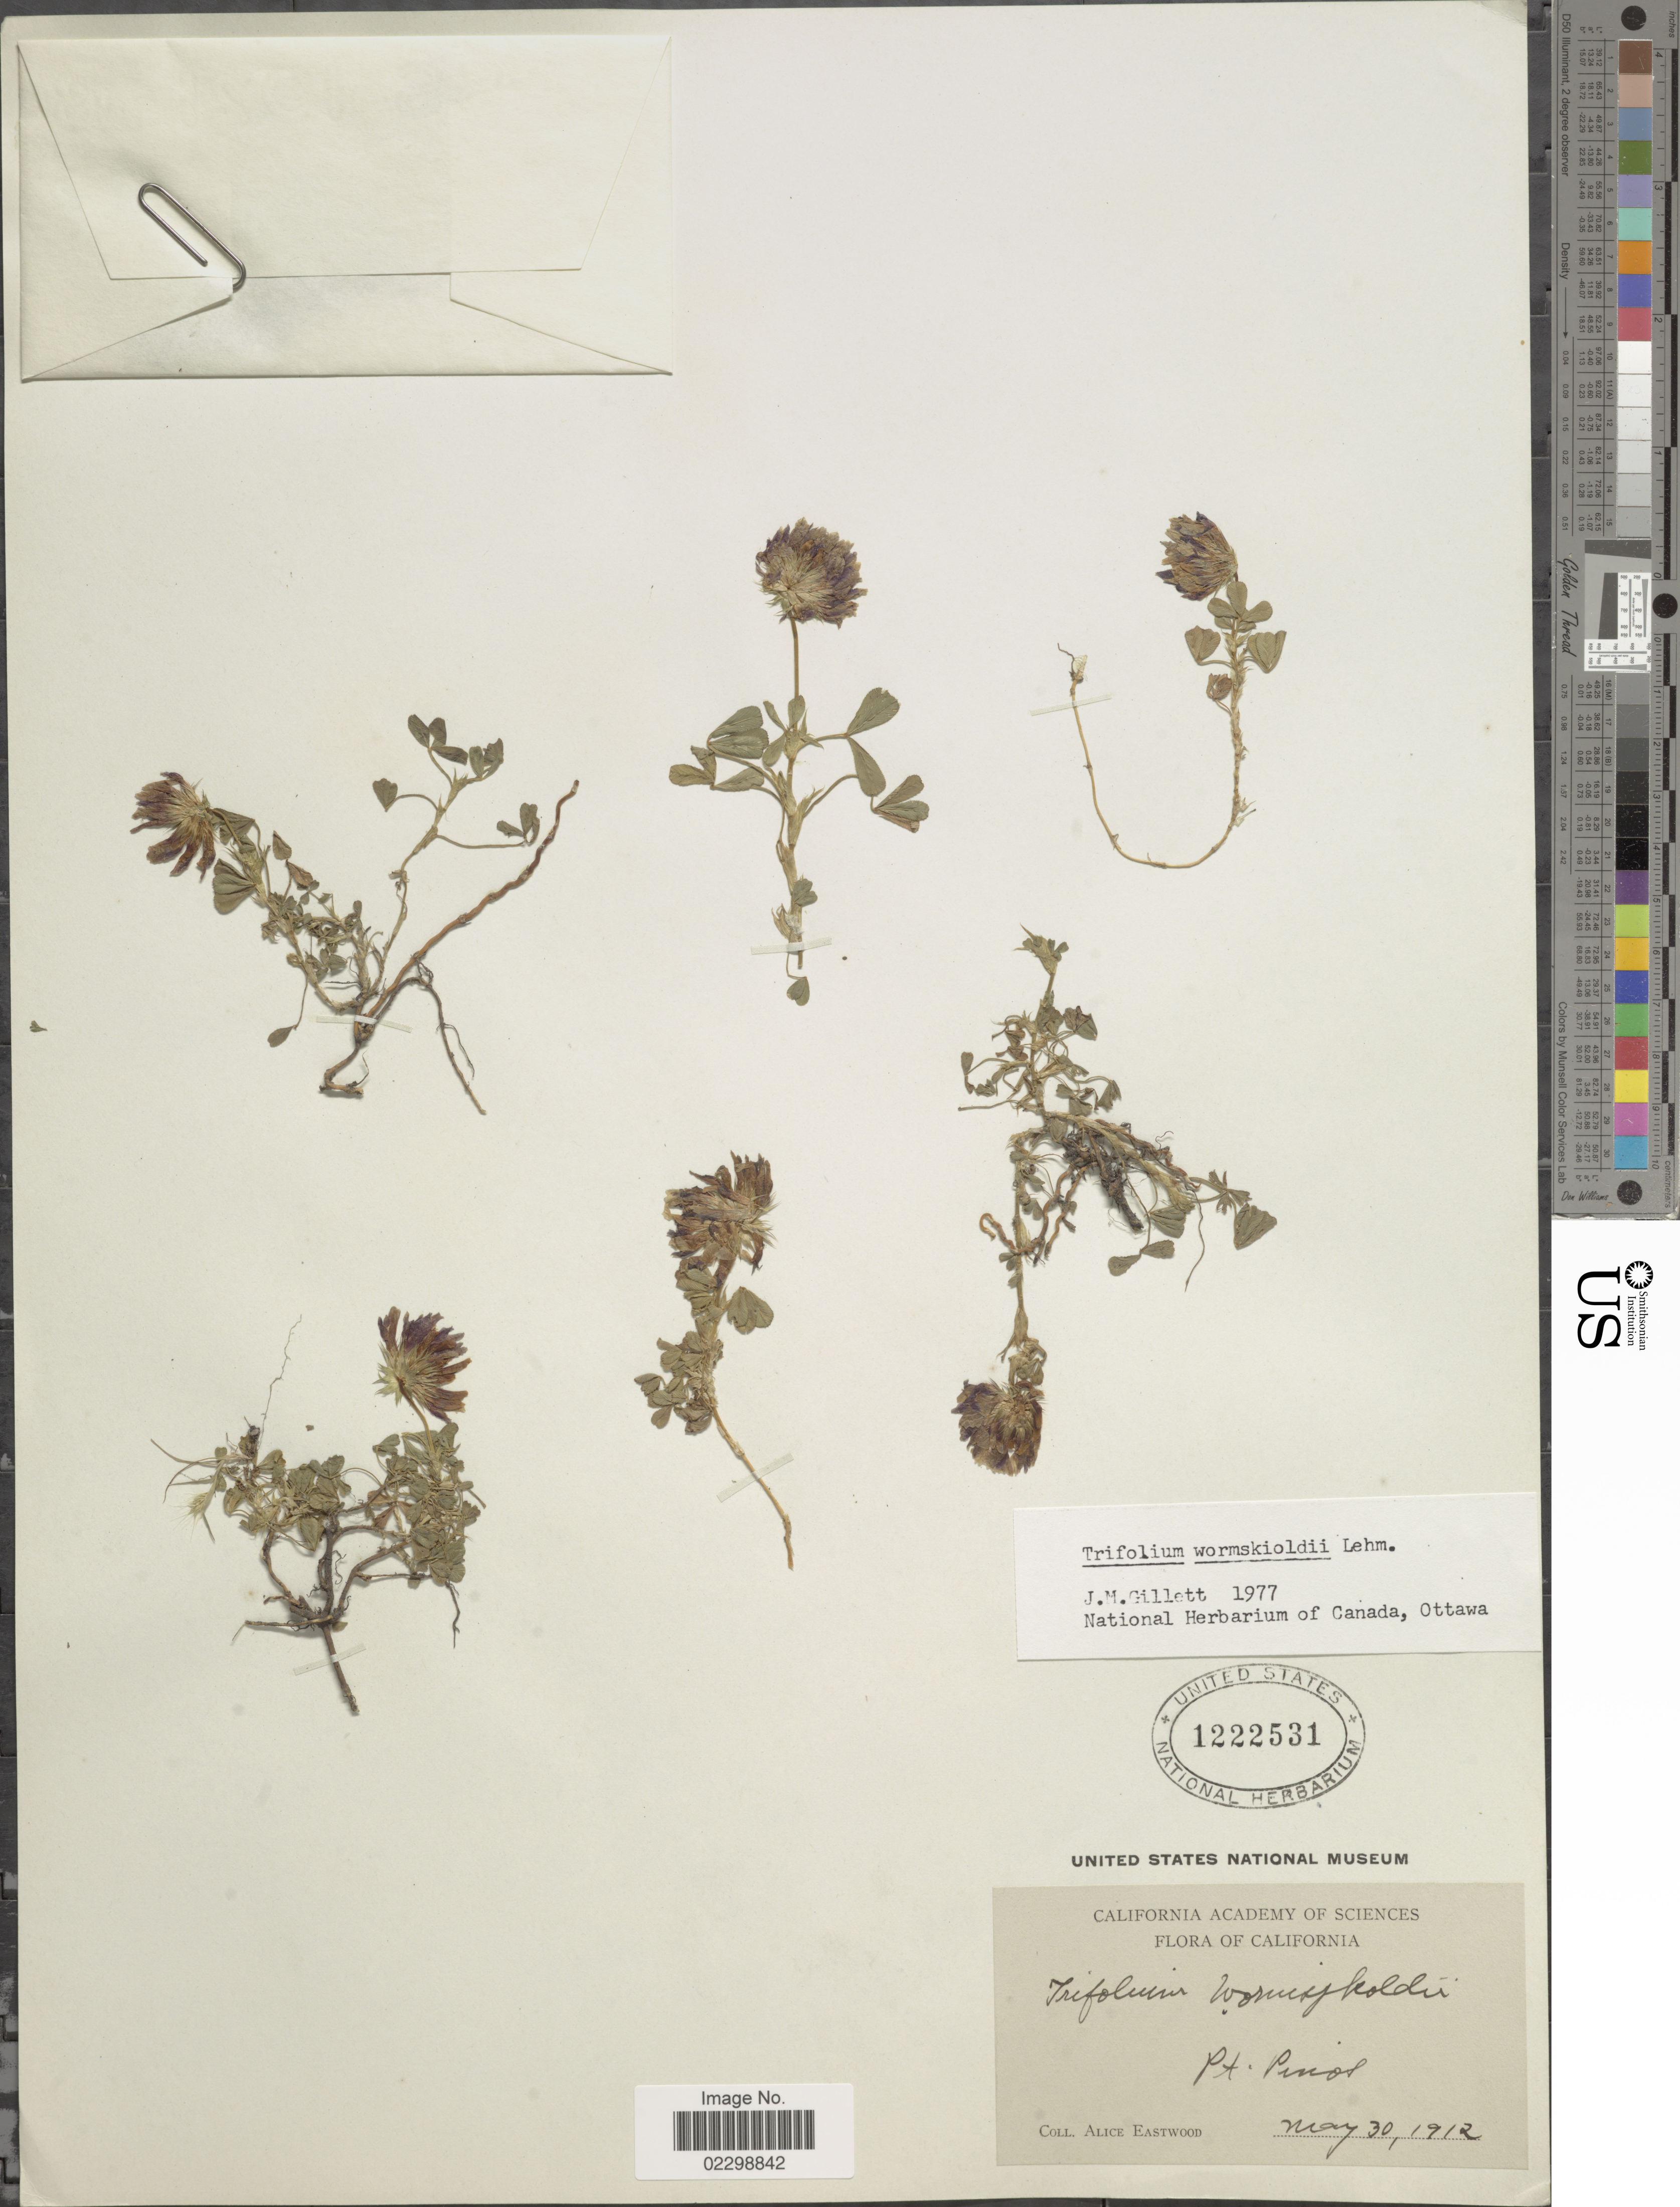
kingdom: Plantae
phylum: Tracheophyta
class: Magnoliopsida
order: Fabales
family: Fabaceae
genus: Trifolium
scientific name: Trifolium wormskioldii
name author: Lehm.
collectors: A. Eastwood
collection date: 1912-05-30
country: United States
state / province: California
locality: Pt. Pinos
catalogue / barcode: US 1222531